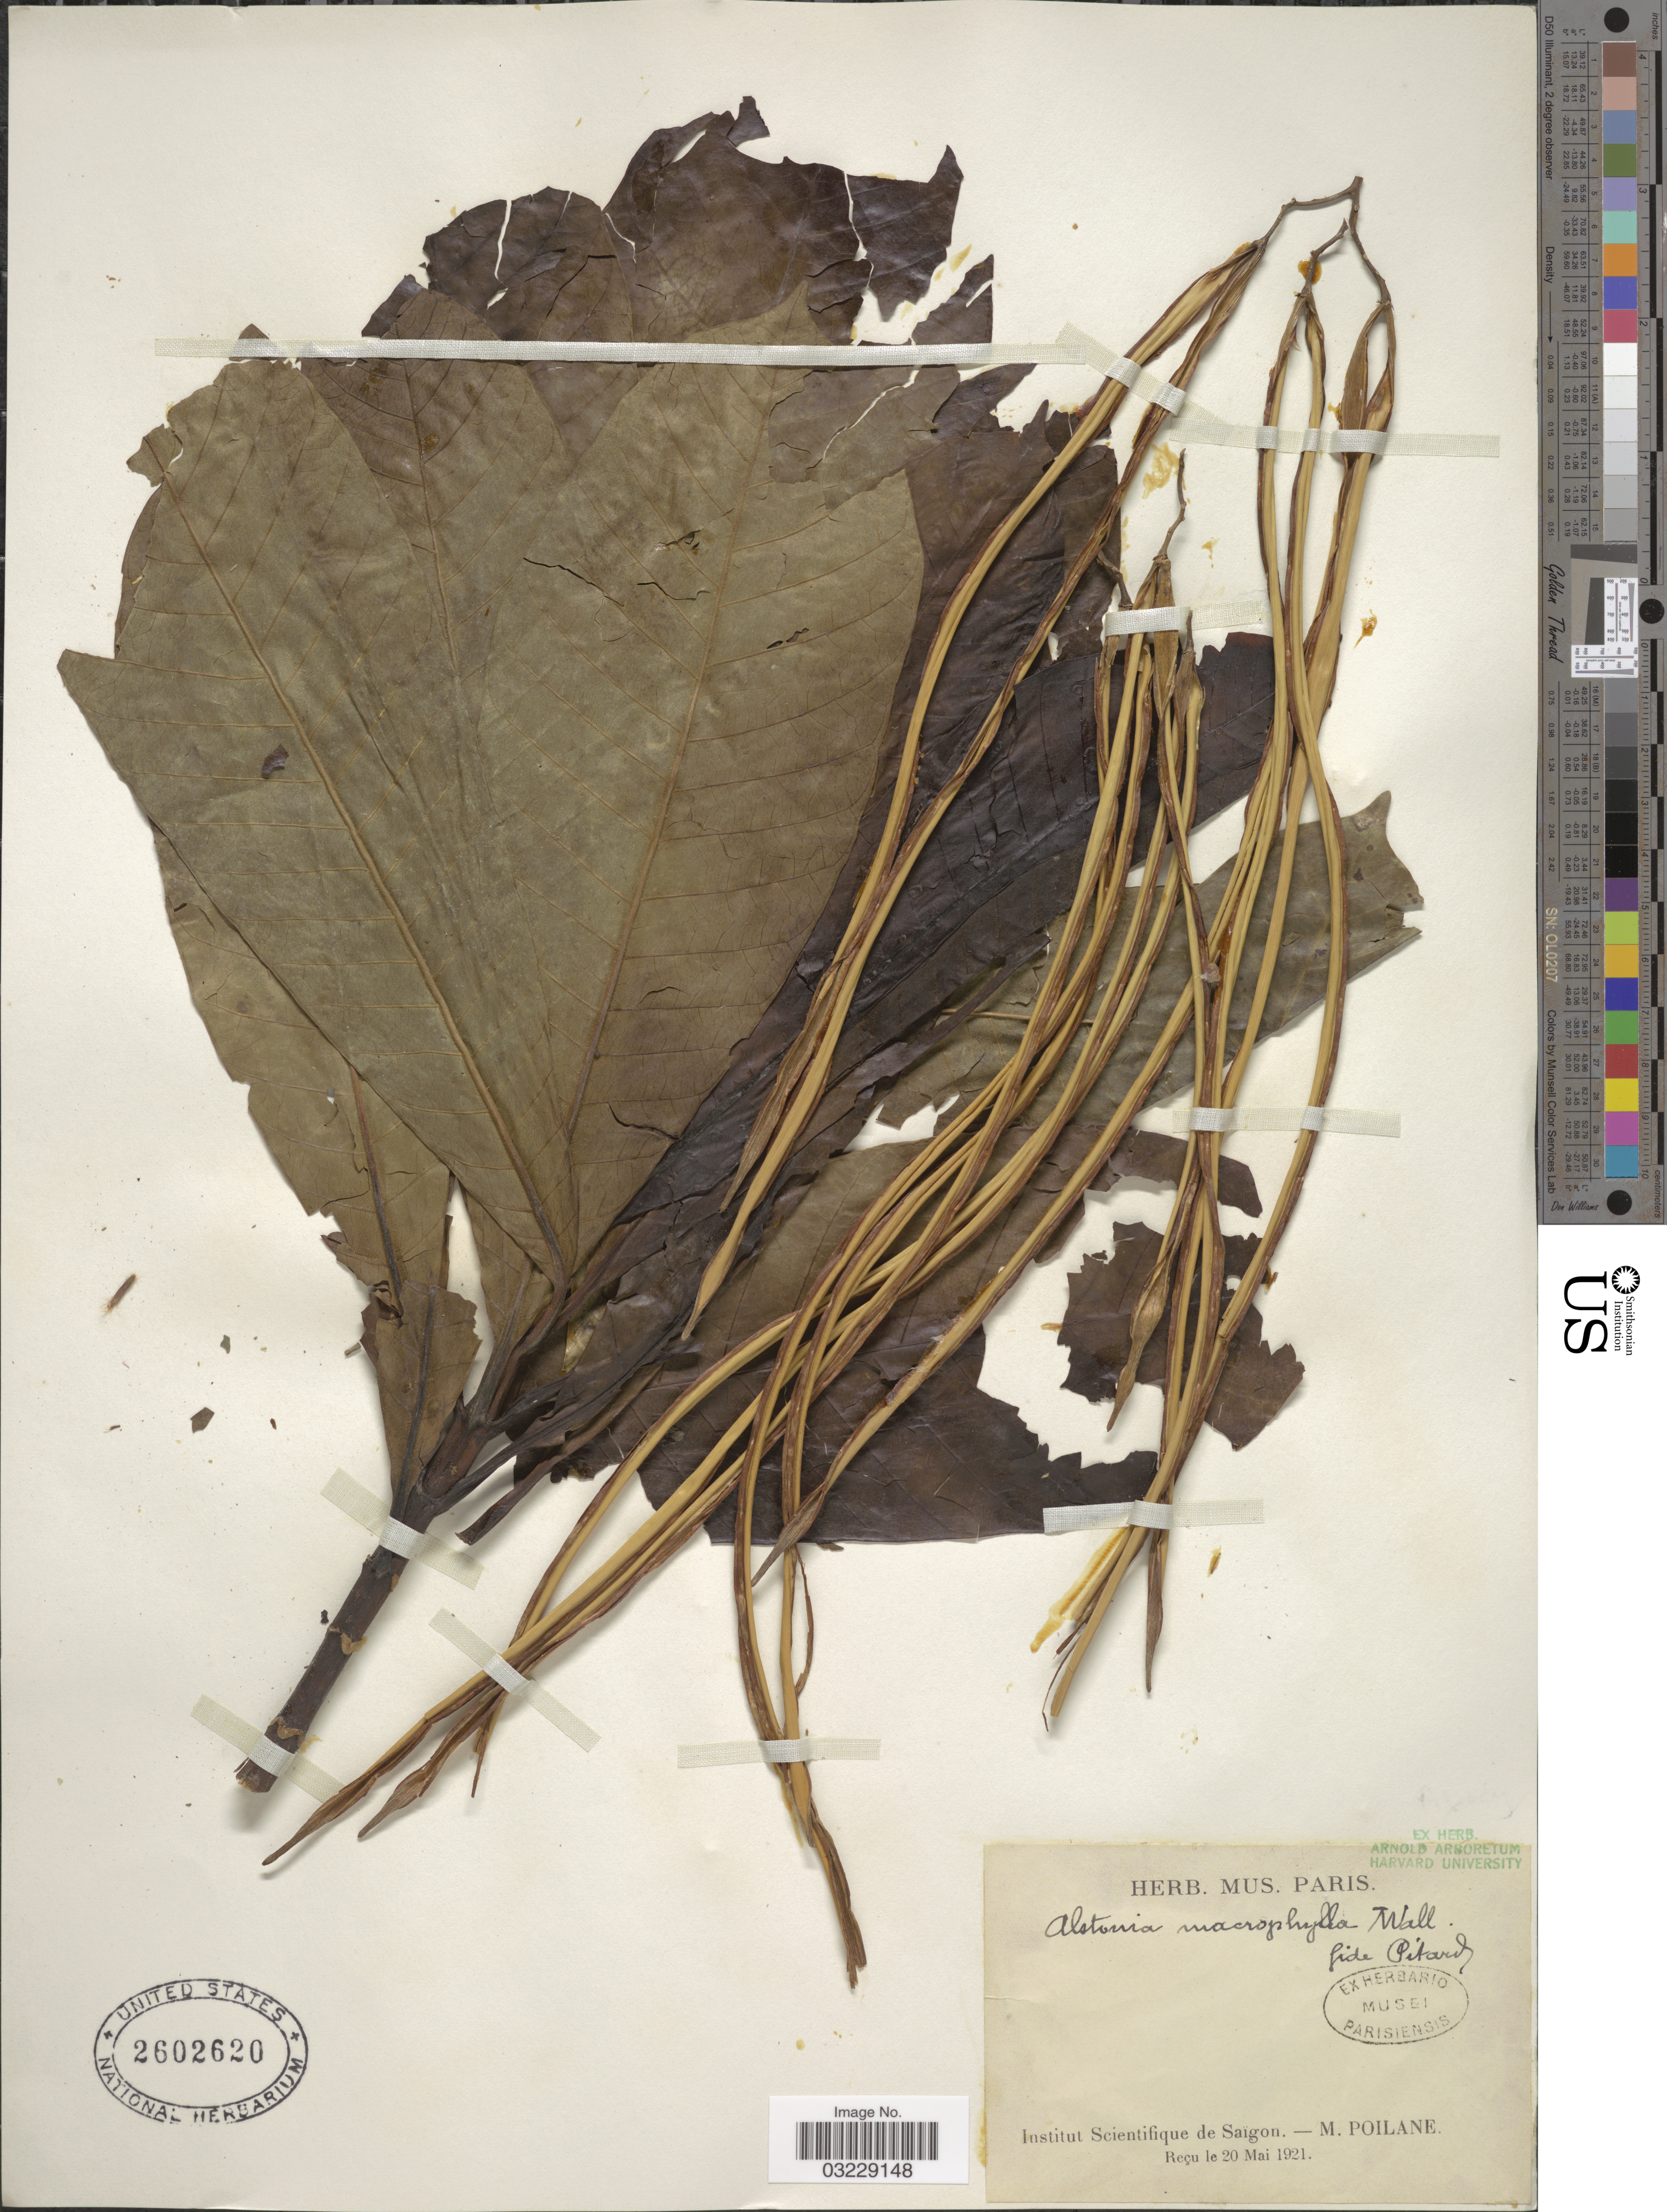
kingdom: Plantae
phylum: Tracheophyta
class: Magnoliopsida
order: Gentianales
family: Apocynaceae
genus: Alstonia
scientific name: Alstonia macrophylla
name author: Wall. ex G. Don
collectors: M. Poilane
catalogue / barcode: US 2602620